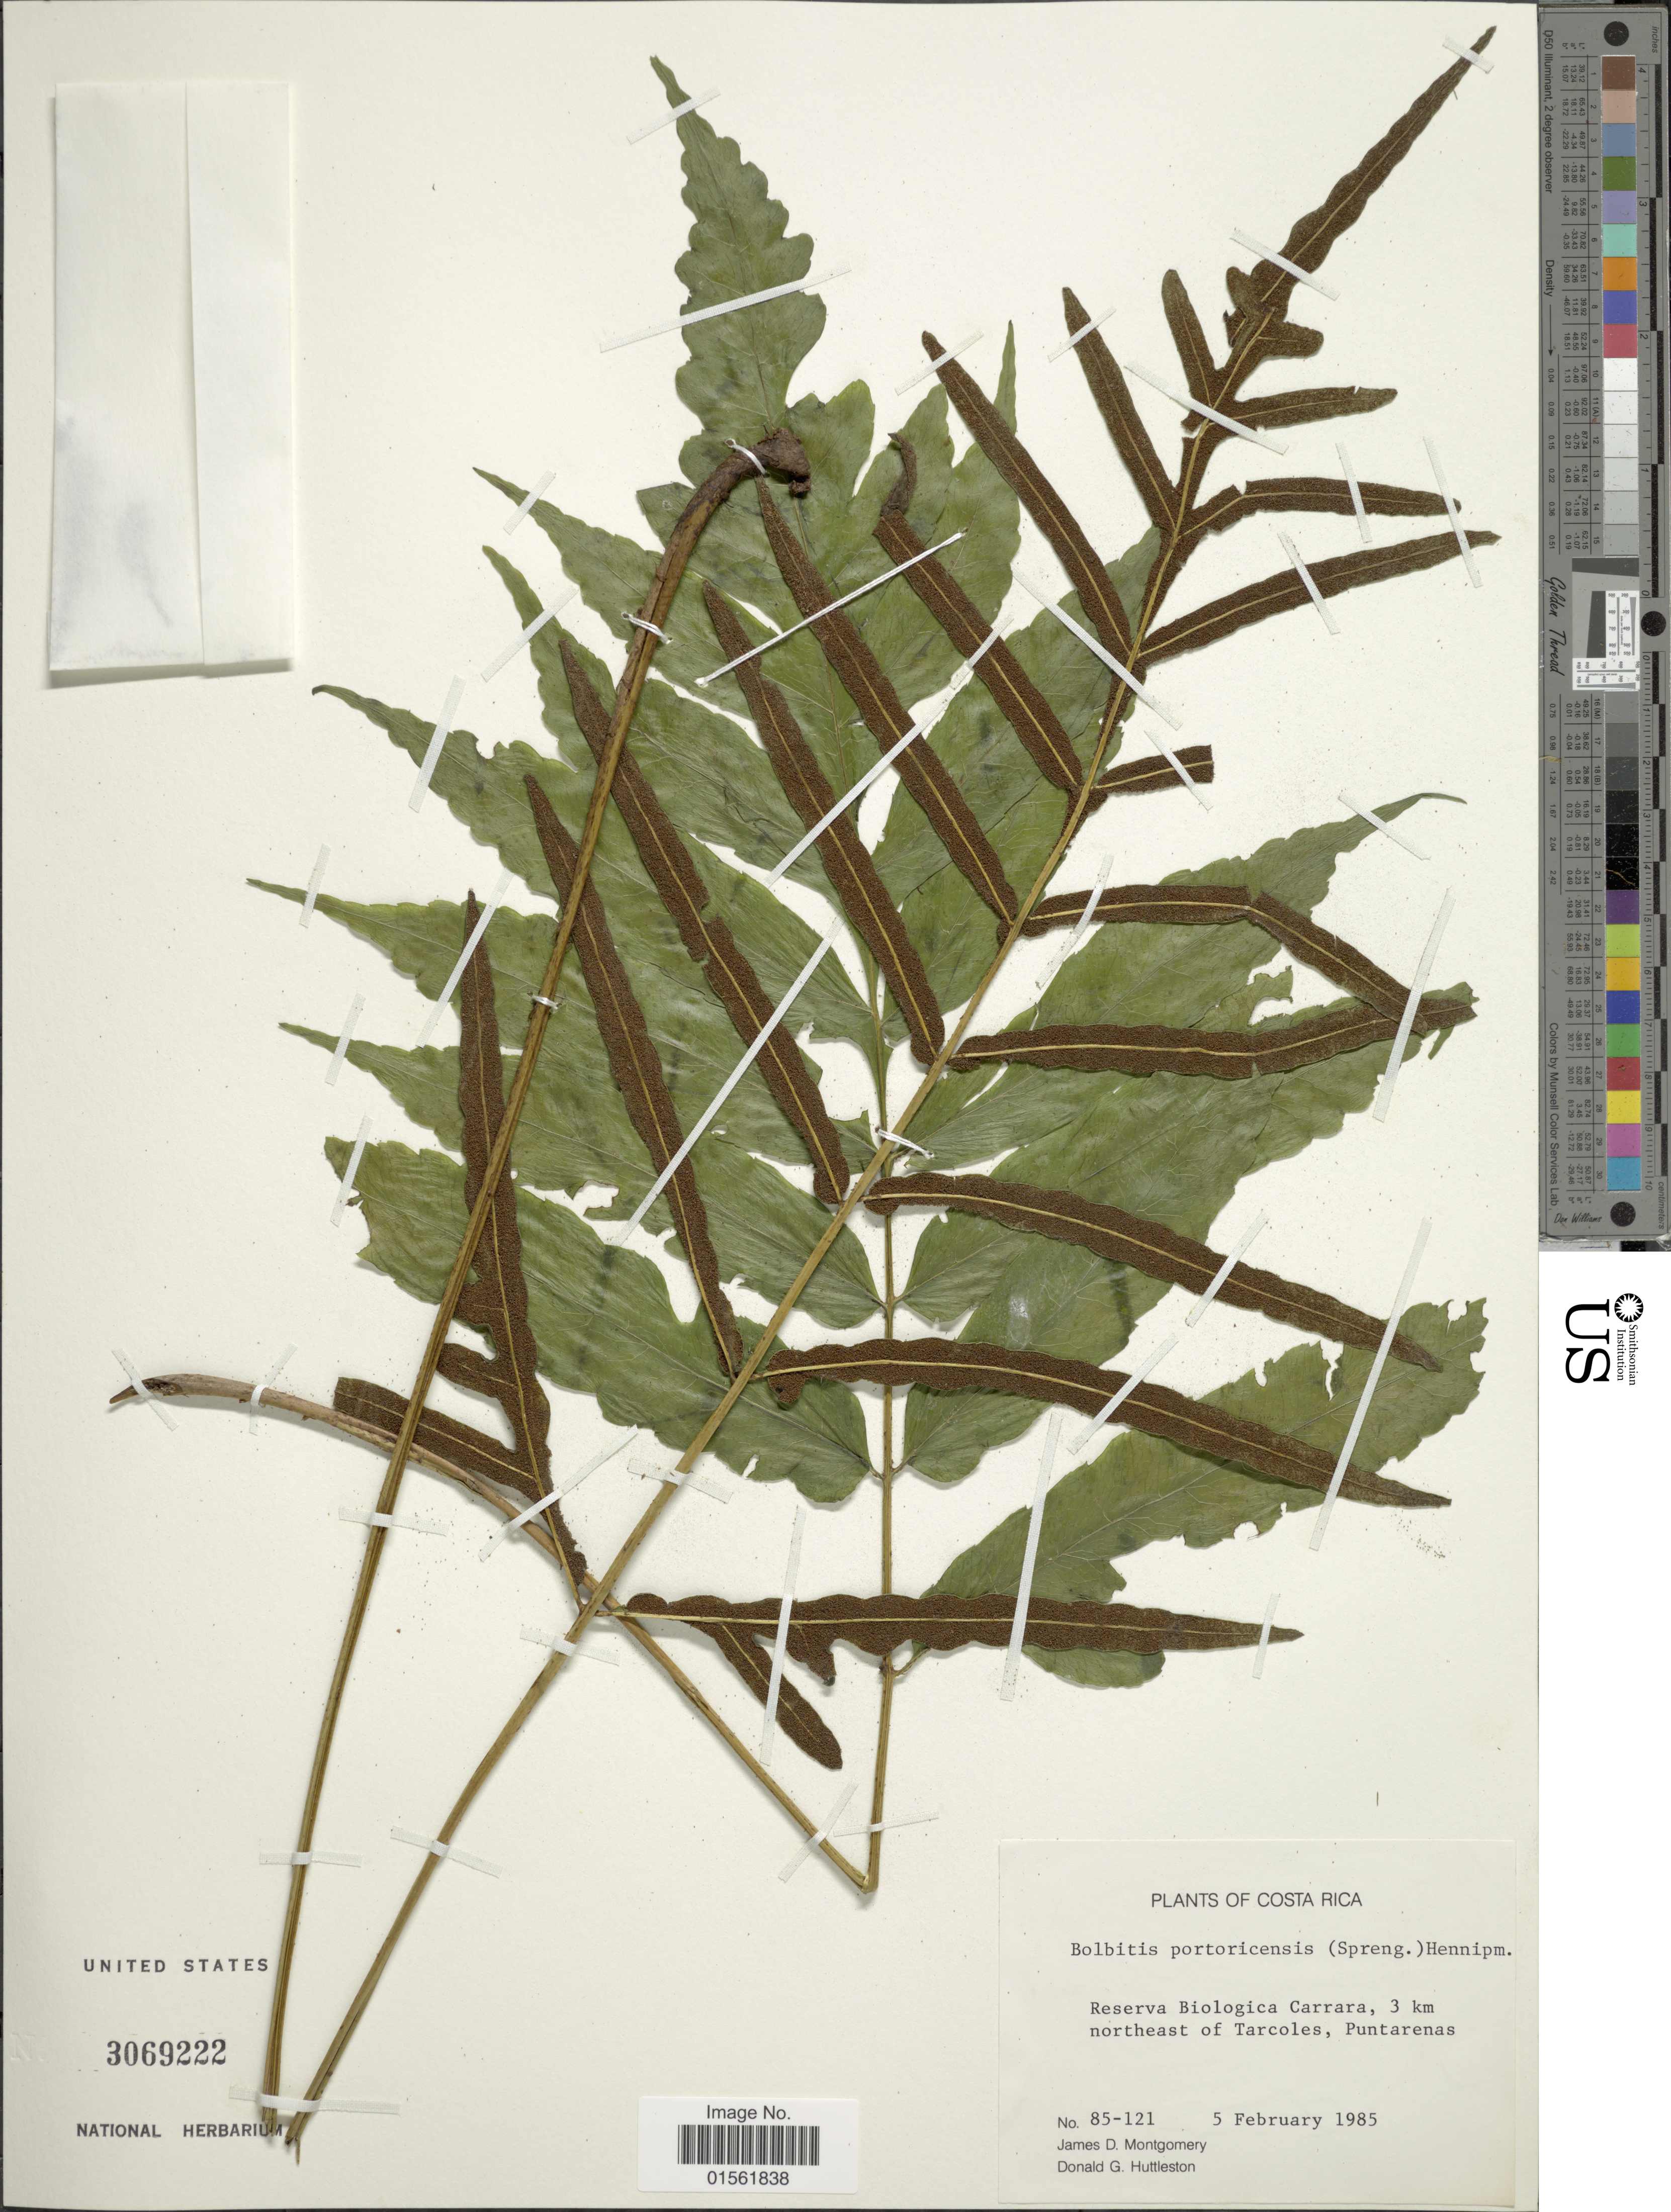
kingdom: Plantae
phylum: Tracheophyta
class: Polypodiopsida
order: Polypodiales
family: Dryopteridaceae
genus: Bolbitis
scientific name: Bolbitis portoricensis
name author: (Spreng.) Hennipman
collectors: J. Montgomery & D. G. Huttleston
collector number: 85-121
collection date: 1985-02-05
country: Costa Rica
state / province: Puntarenas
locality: Reserva biologica Carrara, 3 km northeast of Tarcoles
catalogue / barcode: US 3069222